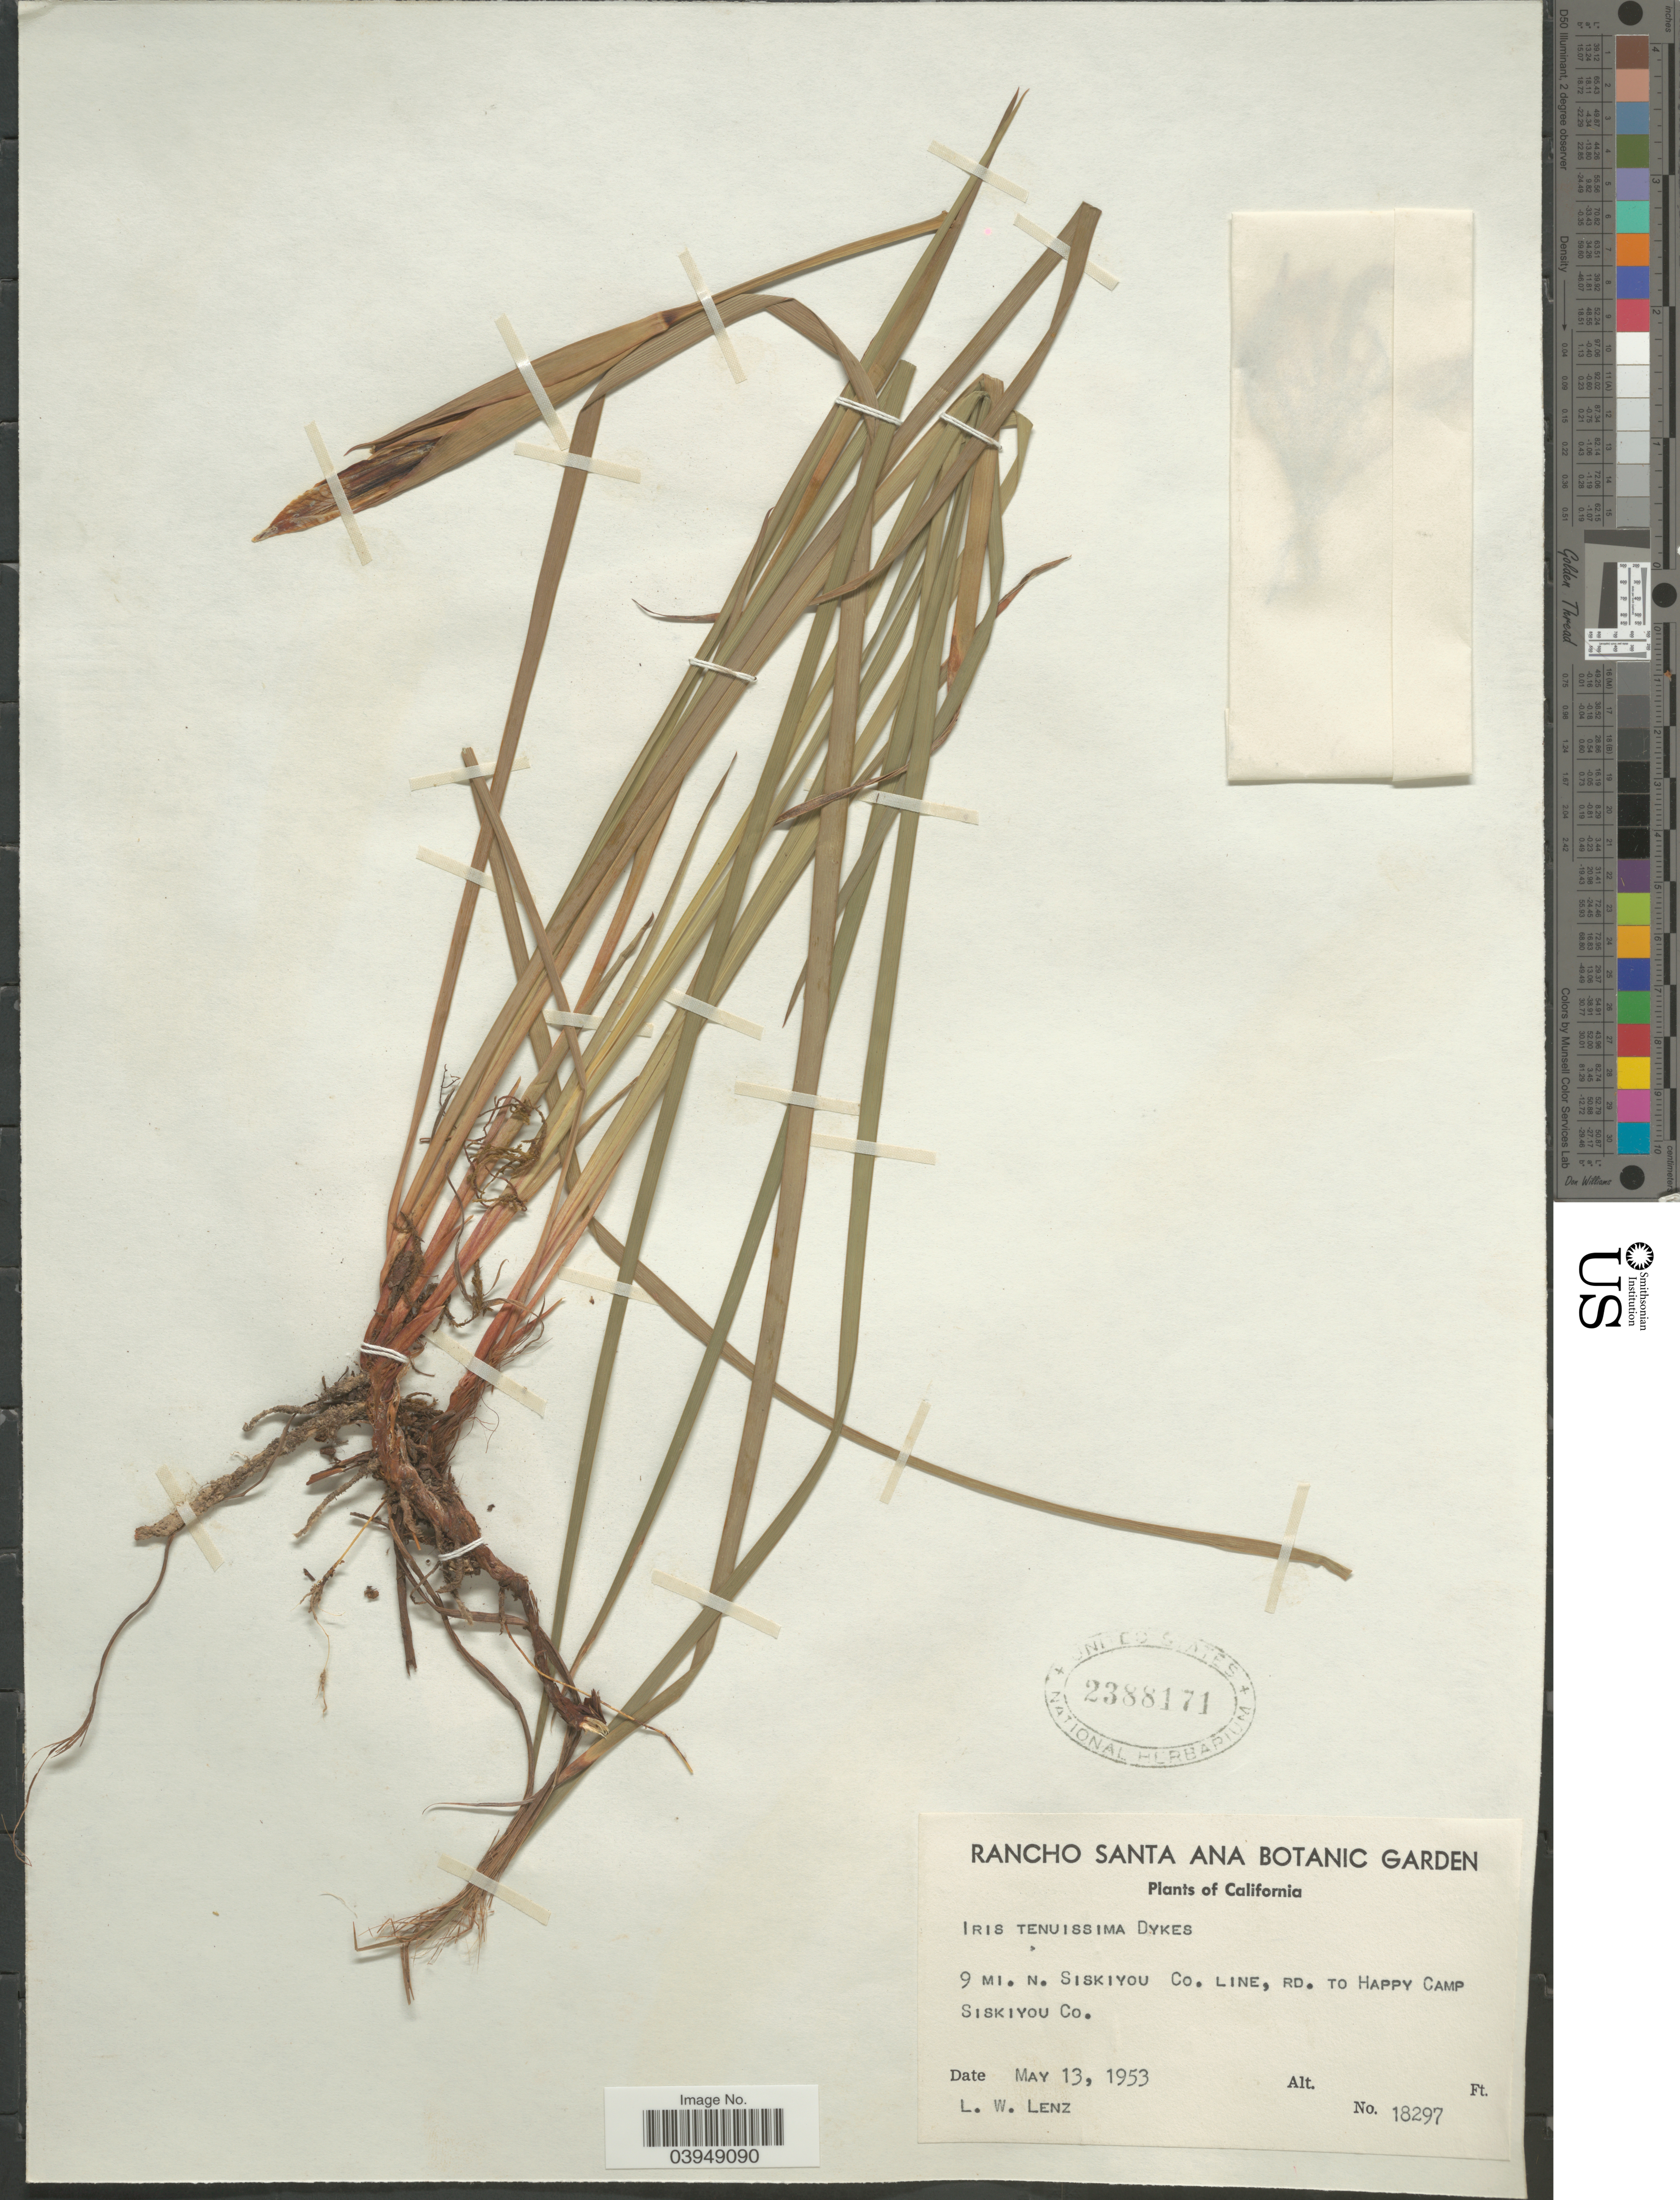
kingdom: Plantae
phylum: Tracheophyta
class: Liliopsida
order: Asparagales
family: Iridaceae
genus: Iris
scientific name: Iris tenuissima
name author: Dykes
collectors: L. Lenz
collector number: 18297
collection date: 1953-05-13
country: United States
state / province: California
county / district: Siskiyou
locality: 9 mi. n. Siskiyou Co. line, rd. to Happy Camp Siskiyou Co.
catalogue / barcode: US 2388171